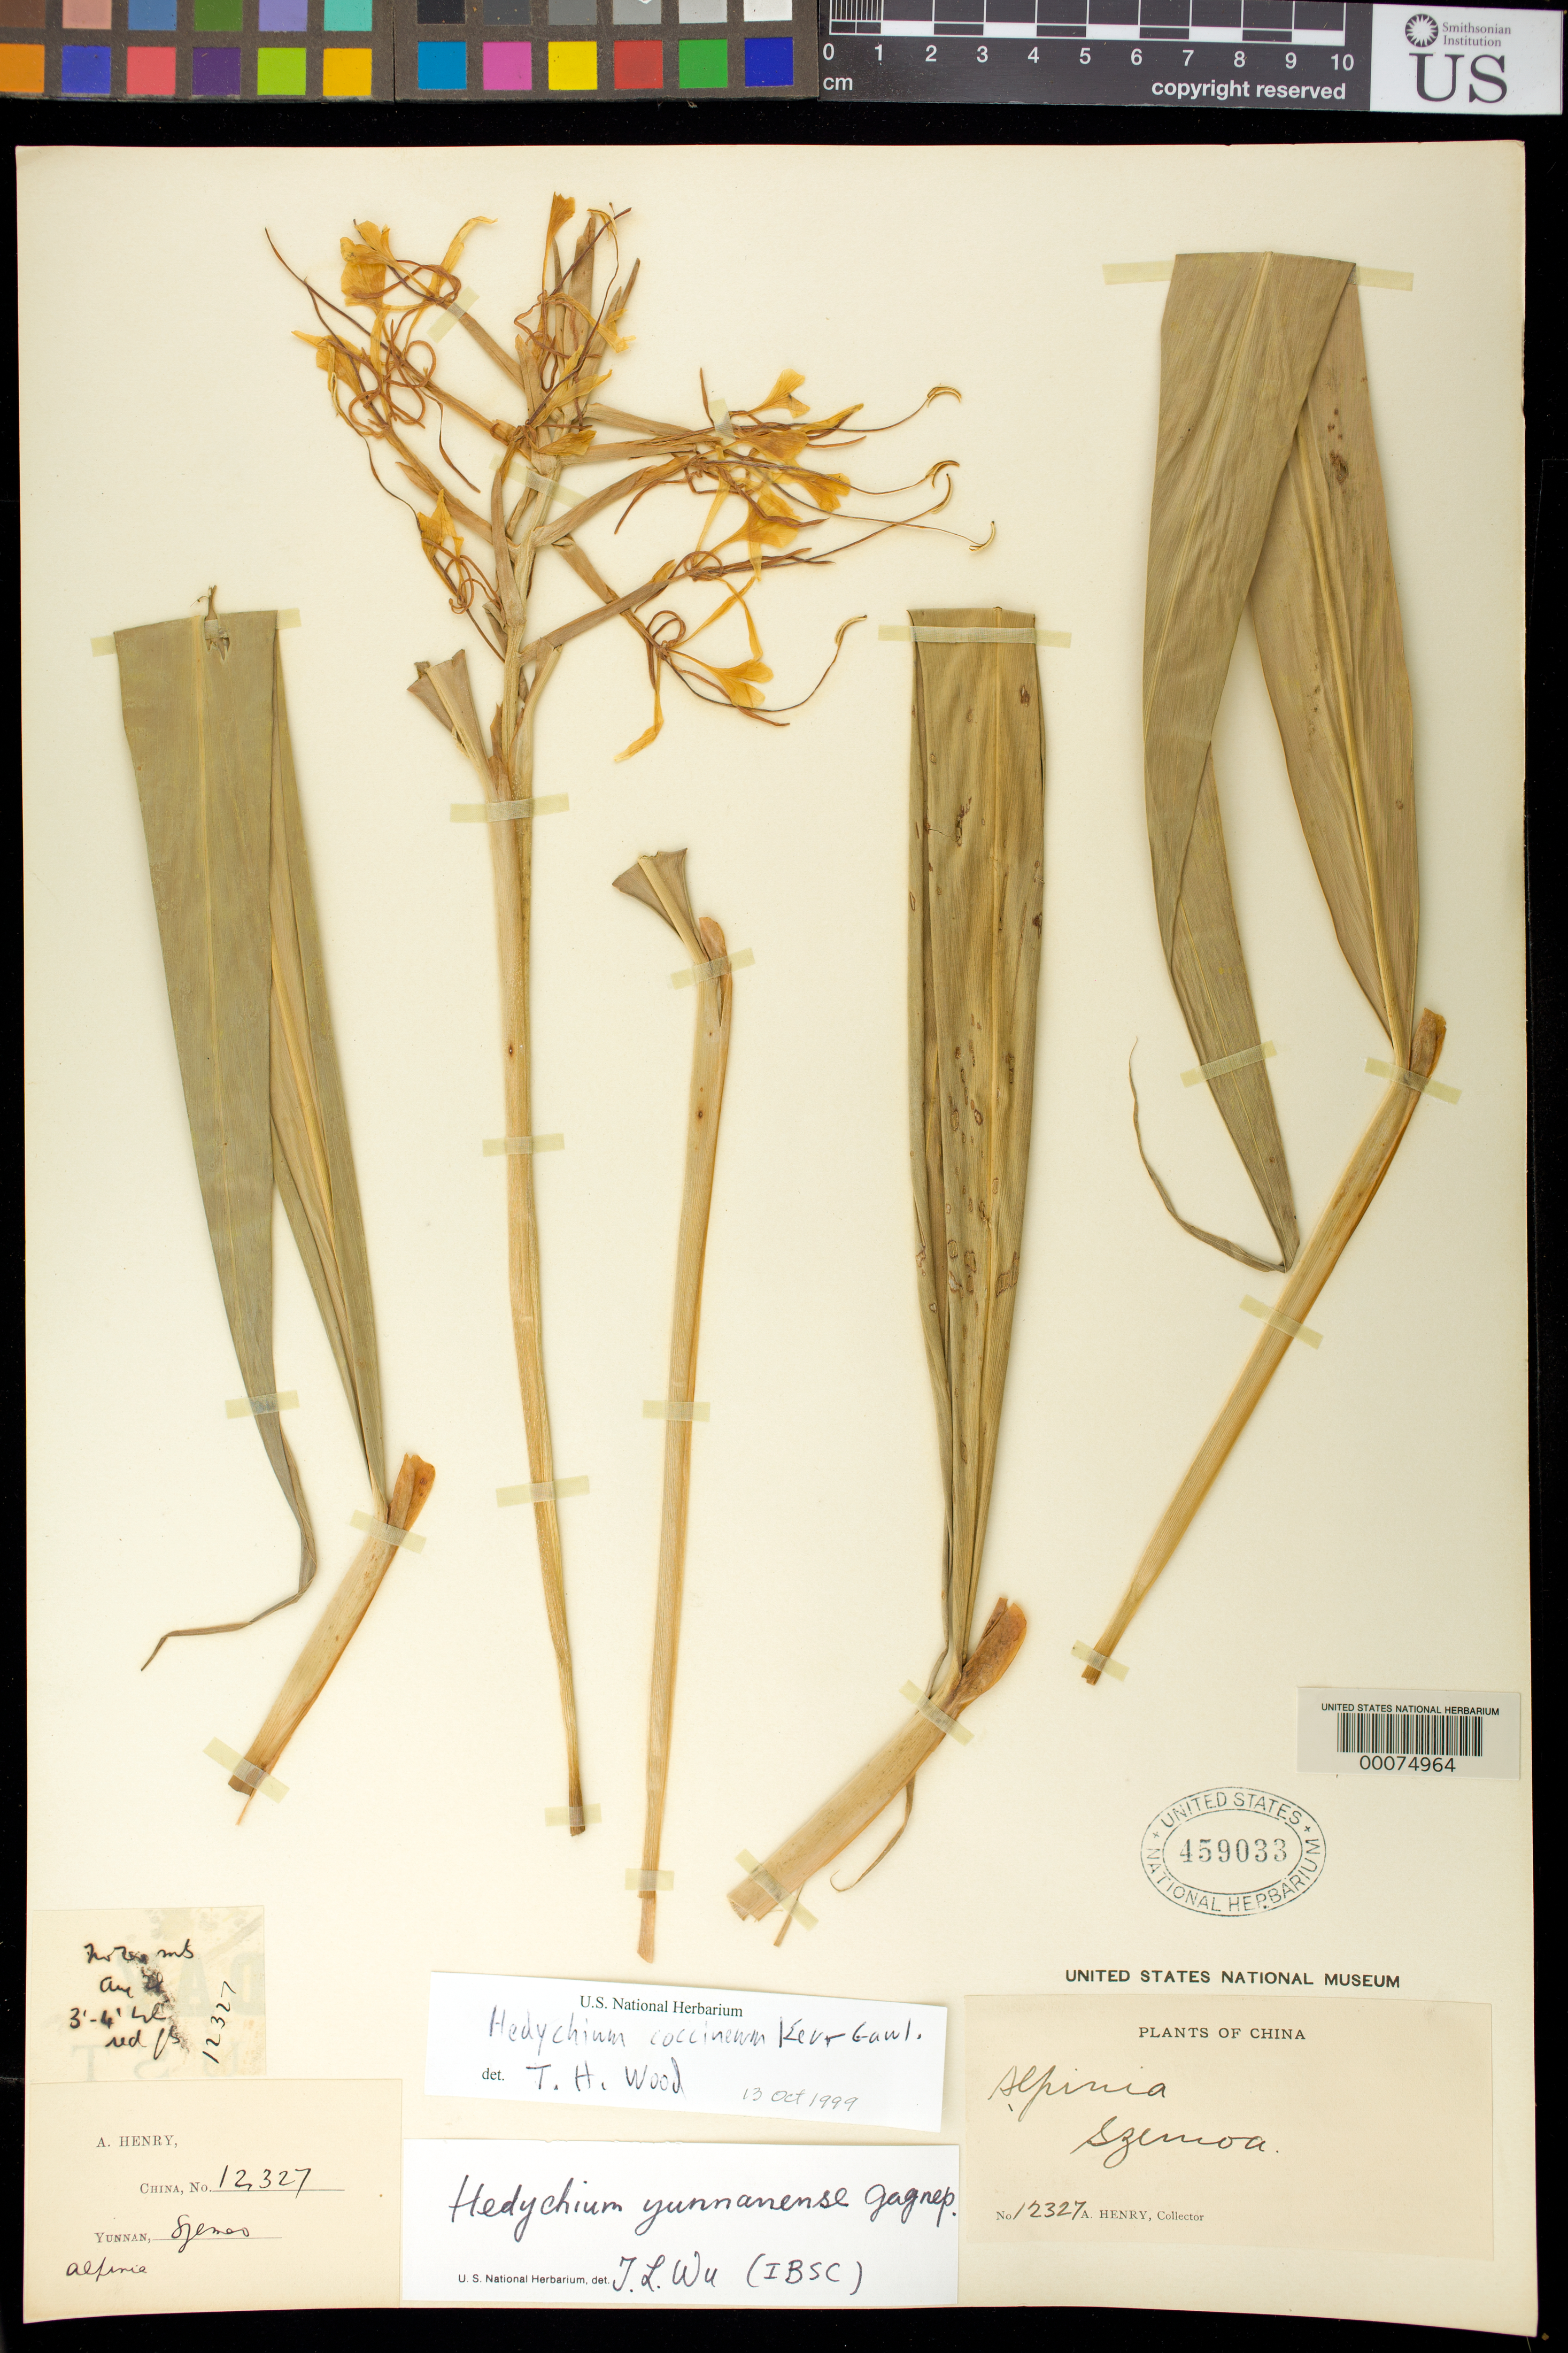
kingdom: Plantae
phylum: Tracheophyta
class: Liliopsida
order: Zingiberales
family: Zingiberaceae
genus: Hedychium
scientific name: Hedychium coccineum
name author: Buch.-Ham. ex Sm.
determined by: Wu, Te-Ling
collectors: A. Henry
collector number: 12327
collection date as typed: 20 Aug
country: China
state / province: Yunnan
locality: Szemoa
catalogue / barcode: US 459033